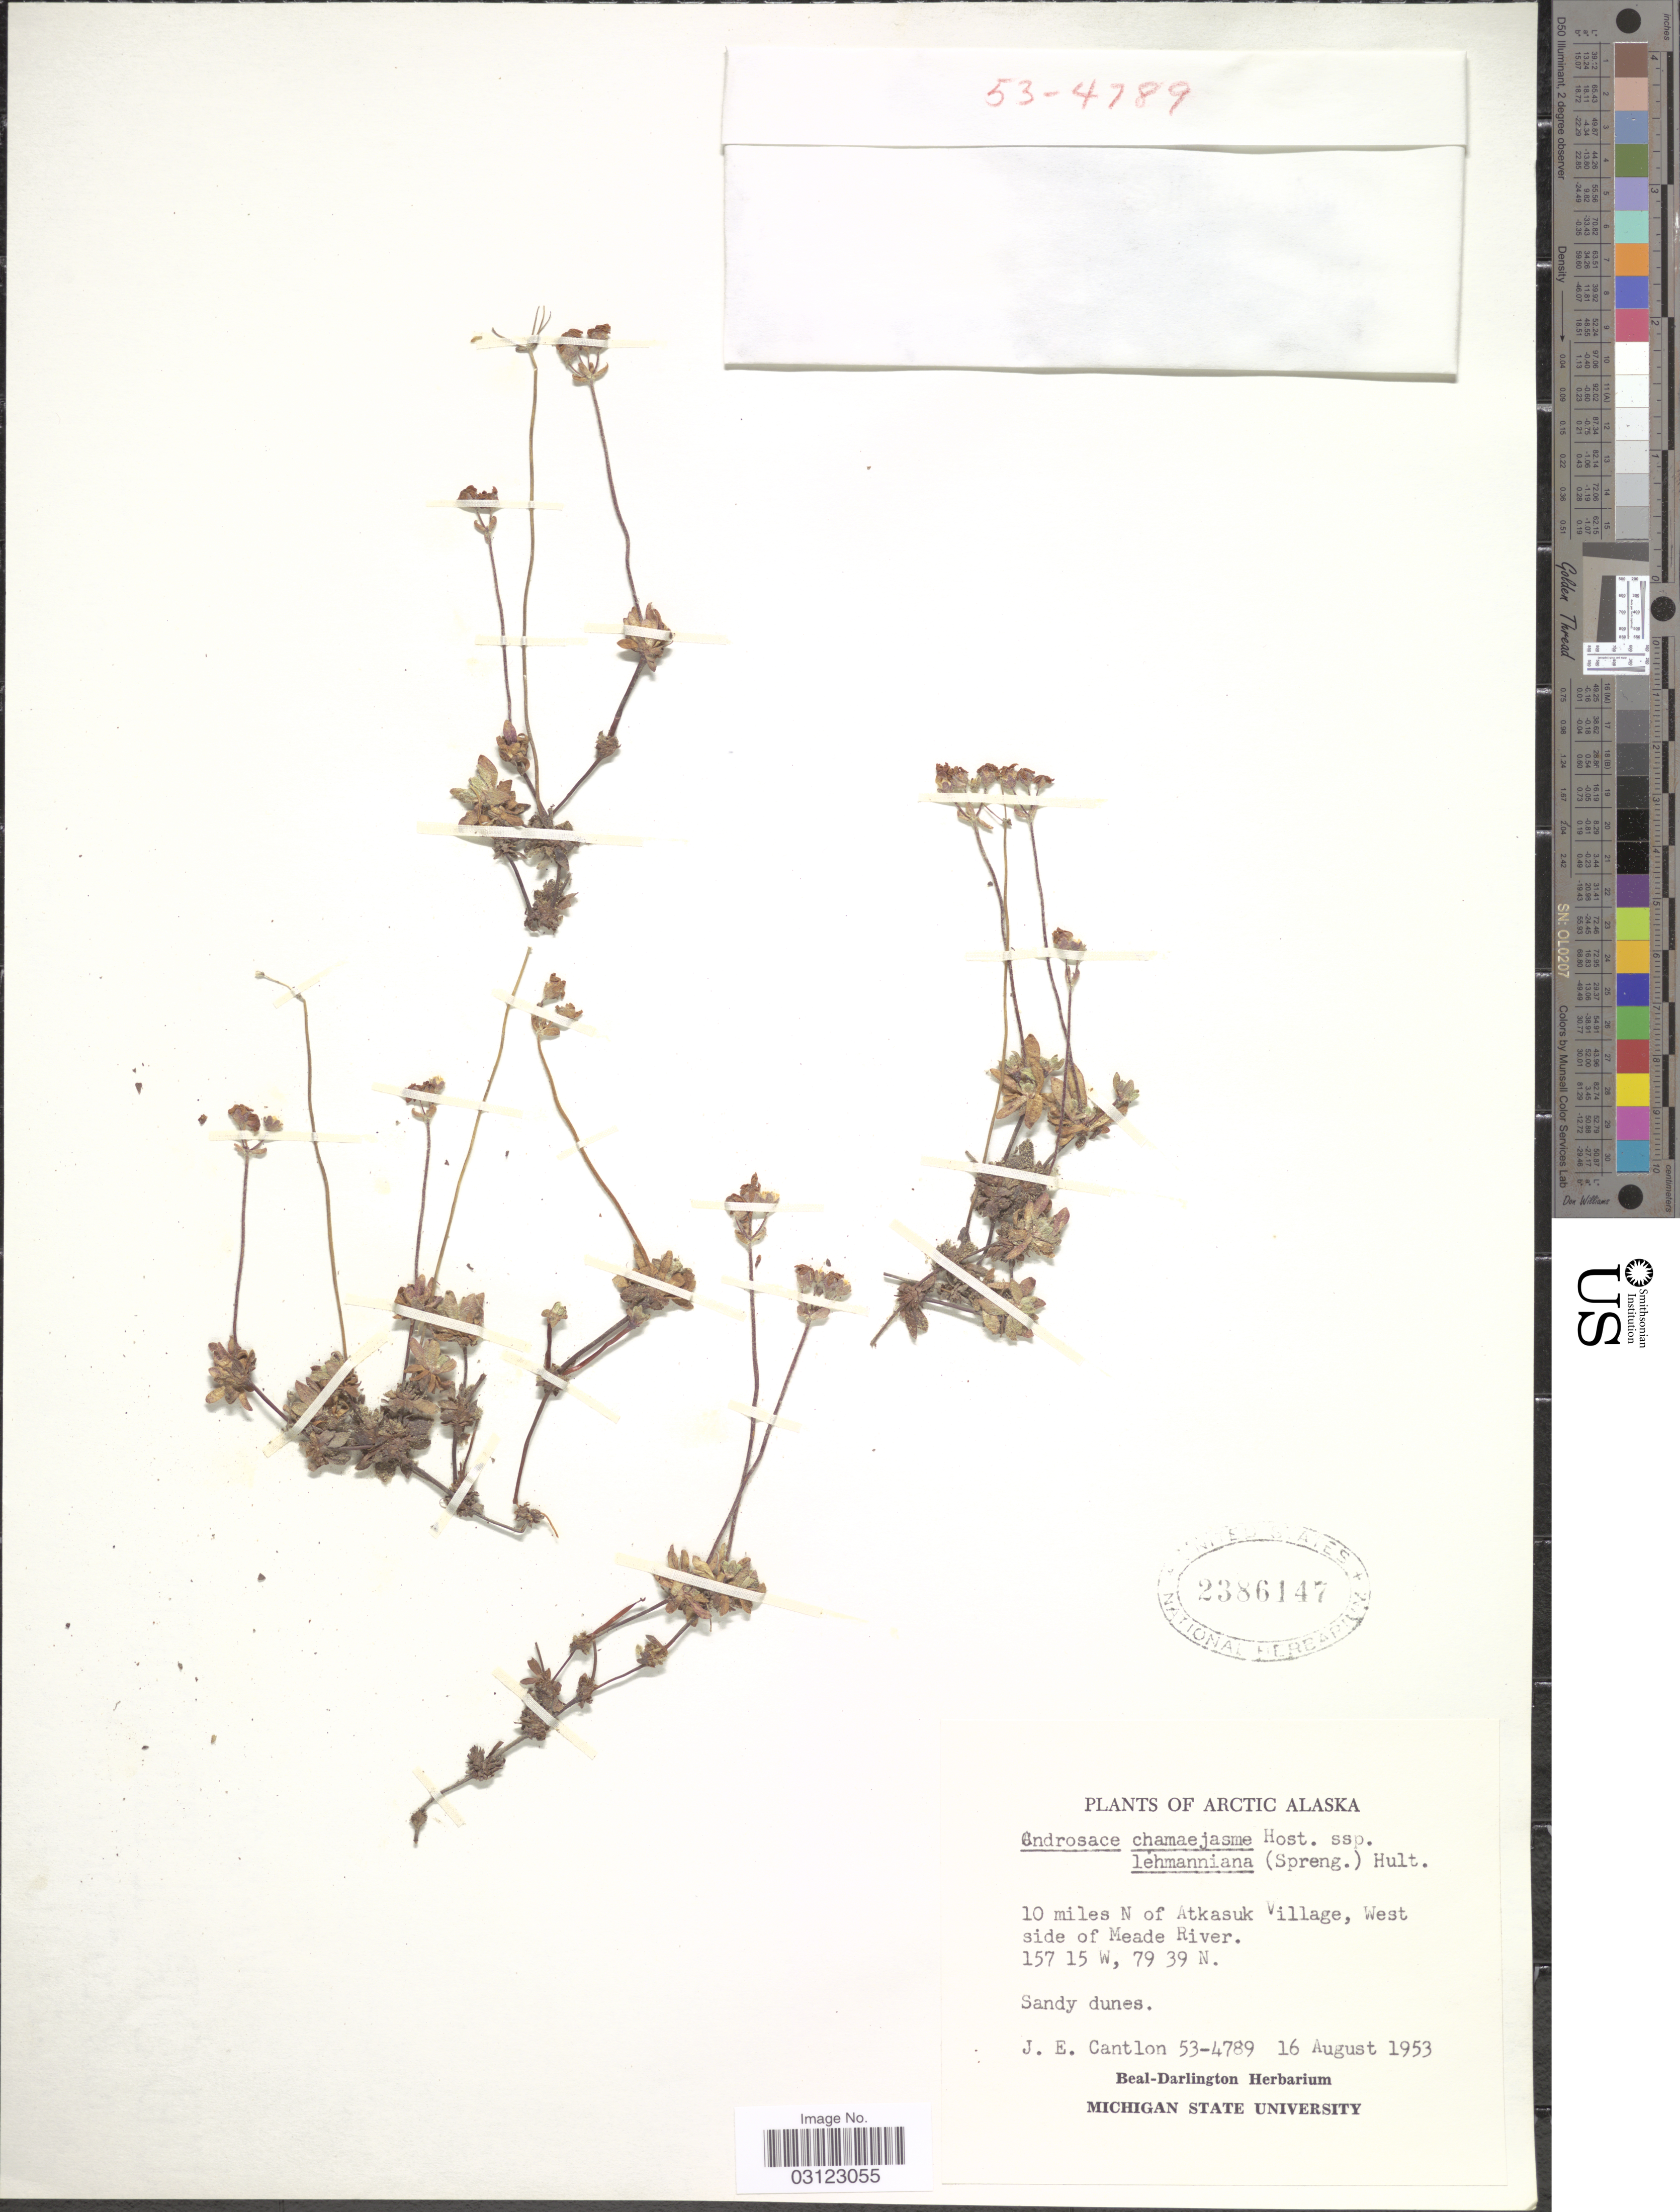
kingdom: Plantae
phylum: Tracheophyta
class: Magnoliopsida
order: Ericales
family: Primulaceae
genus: Androsace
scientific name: Androsace chamaejasme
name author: Wulfen ex Host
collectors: J. Cantlon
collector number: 53-4789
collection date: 1953-08-16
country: United States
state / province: Alaska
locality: Arctic Alaska. 10 miles N of Atkasuk Village, West side of Meade River.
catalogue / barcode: US 2386147